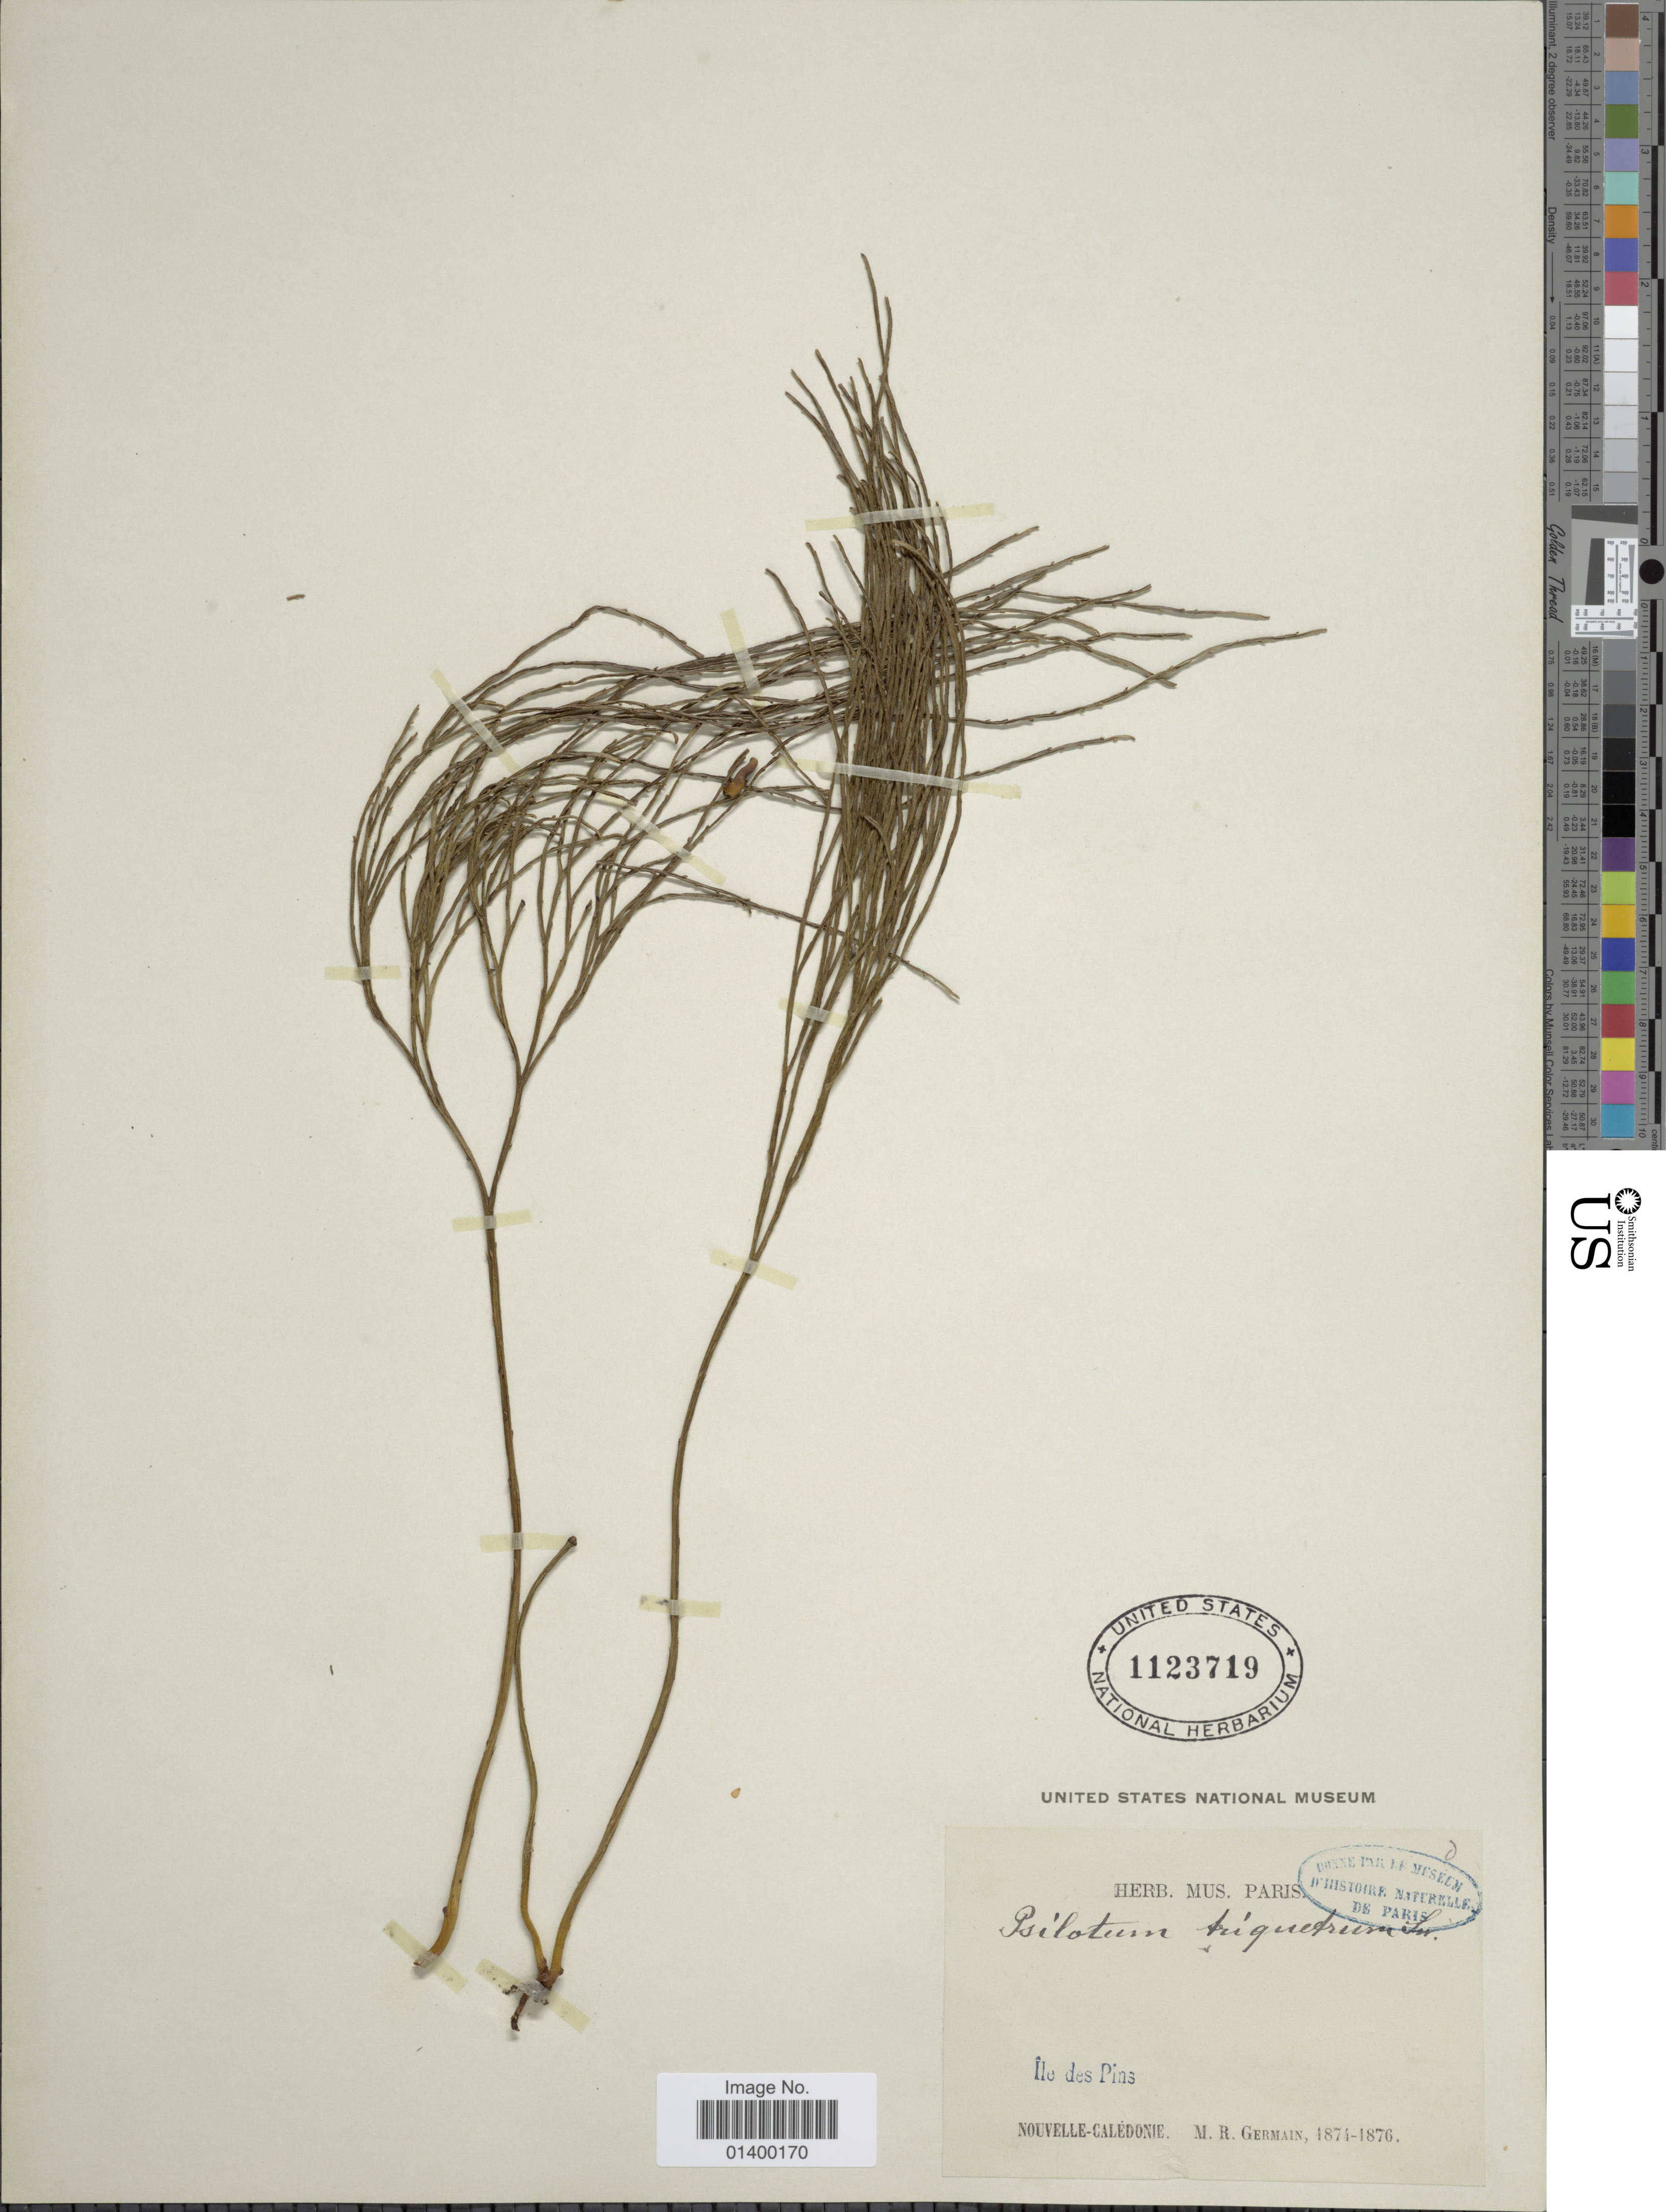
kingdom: Plantae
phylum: Tracheophyta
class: Polypodiopsida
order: Psilotales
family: Psilotaceae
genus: Psilotum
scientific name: Psilotum nudum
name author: (L.) P. Beauv.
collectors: M. Germain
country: New Caledonia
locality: Ile des Pins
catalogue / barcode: US 1123719